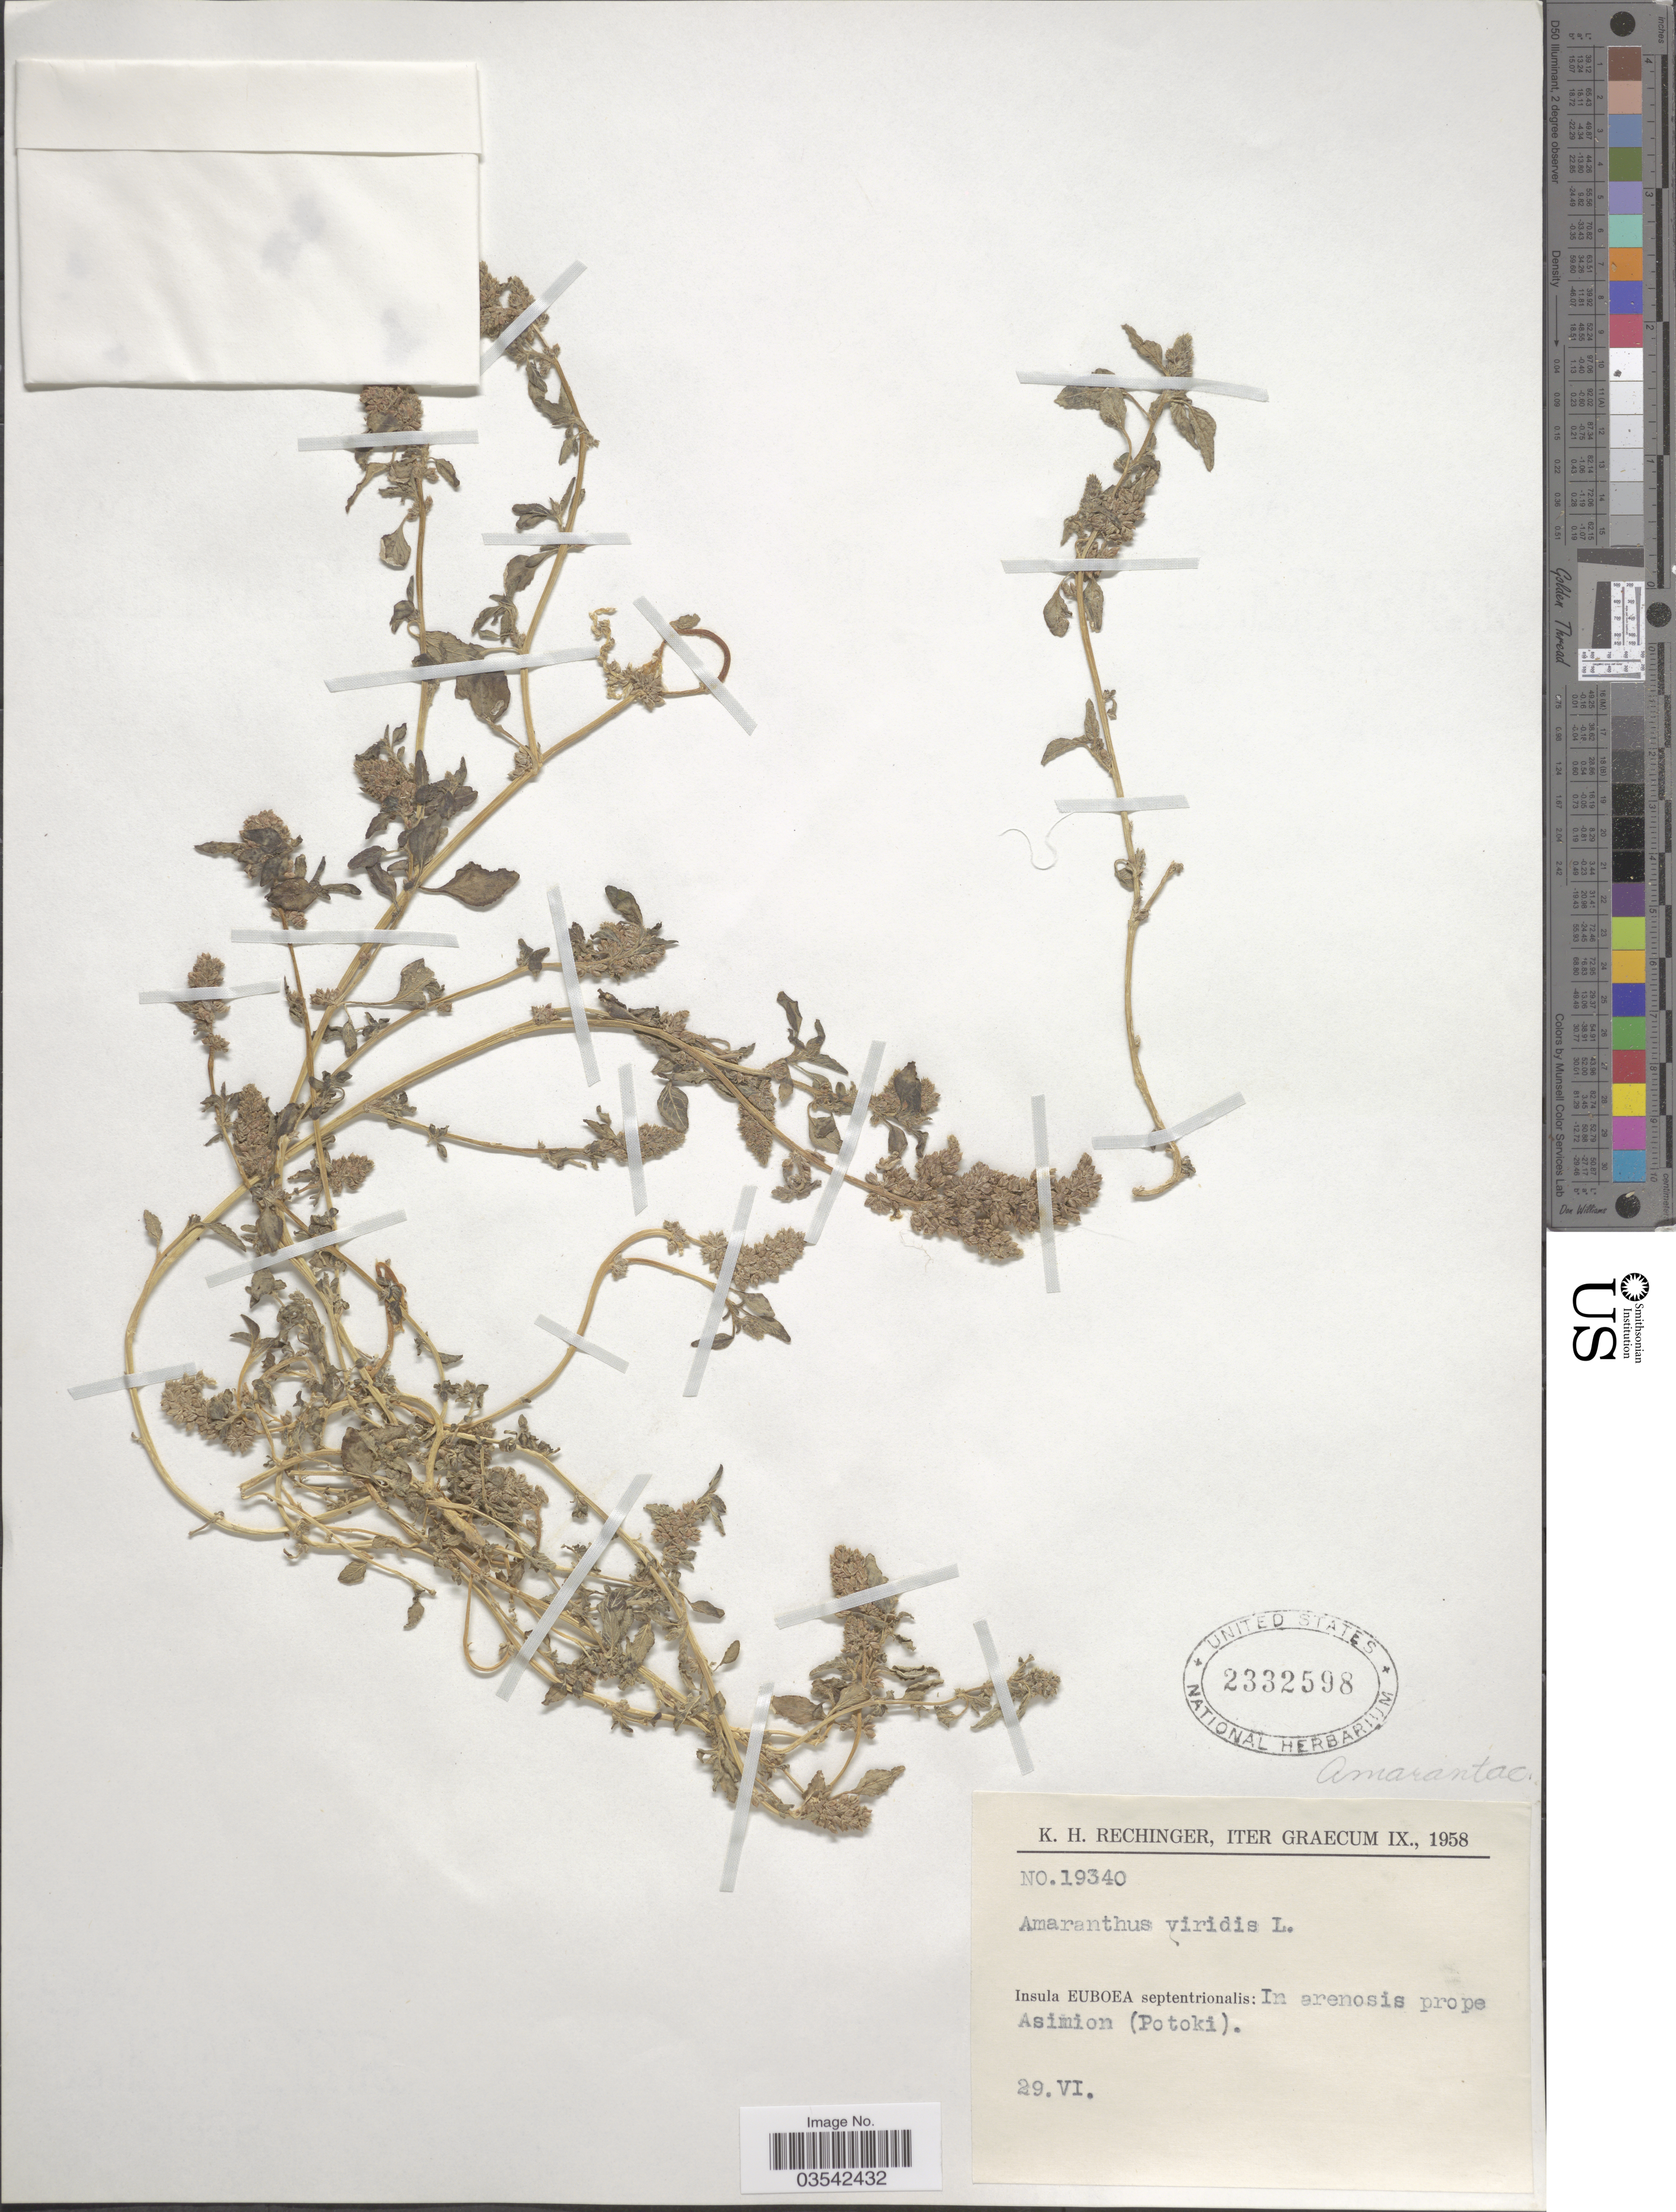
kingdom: Plantae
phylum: Tracheophyta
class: Magnoliopsida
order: Caryophyllales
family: Amaranthaceae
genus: Amaranthus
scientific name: Amaranthus viridis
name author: L.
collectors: K. H. Rechinger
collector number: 19340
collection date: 1958-06-29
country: Greece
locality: Iter Graecum. Insula Euboea sepntentrionalis: In arenosis prope Asimion (Potoki).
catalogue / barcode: US 2332598